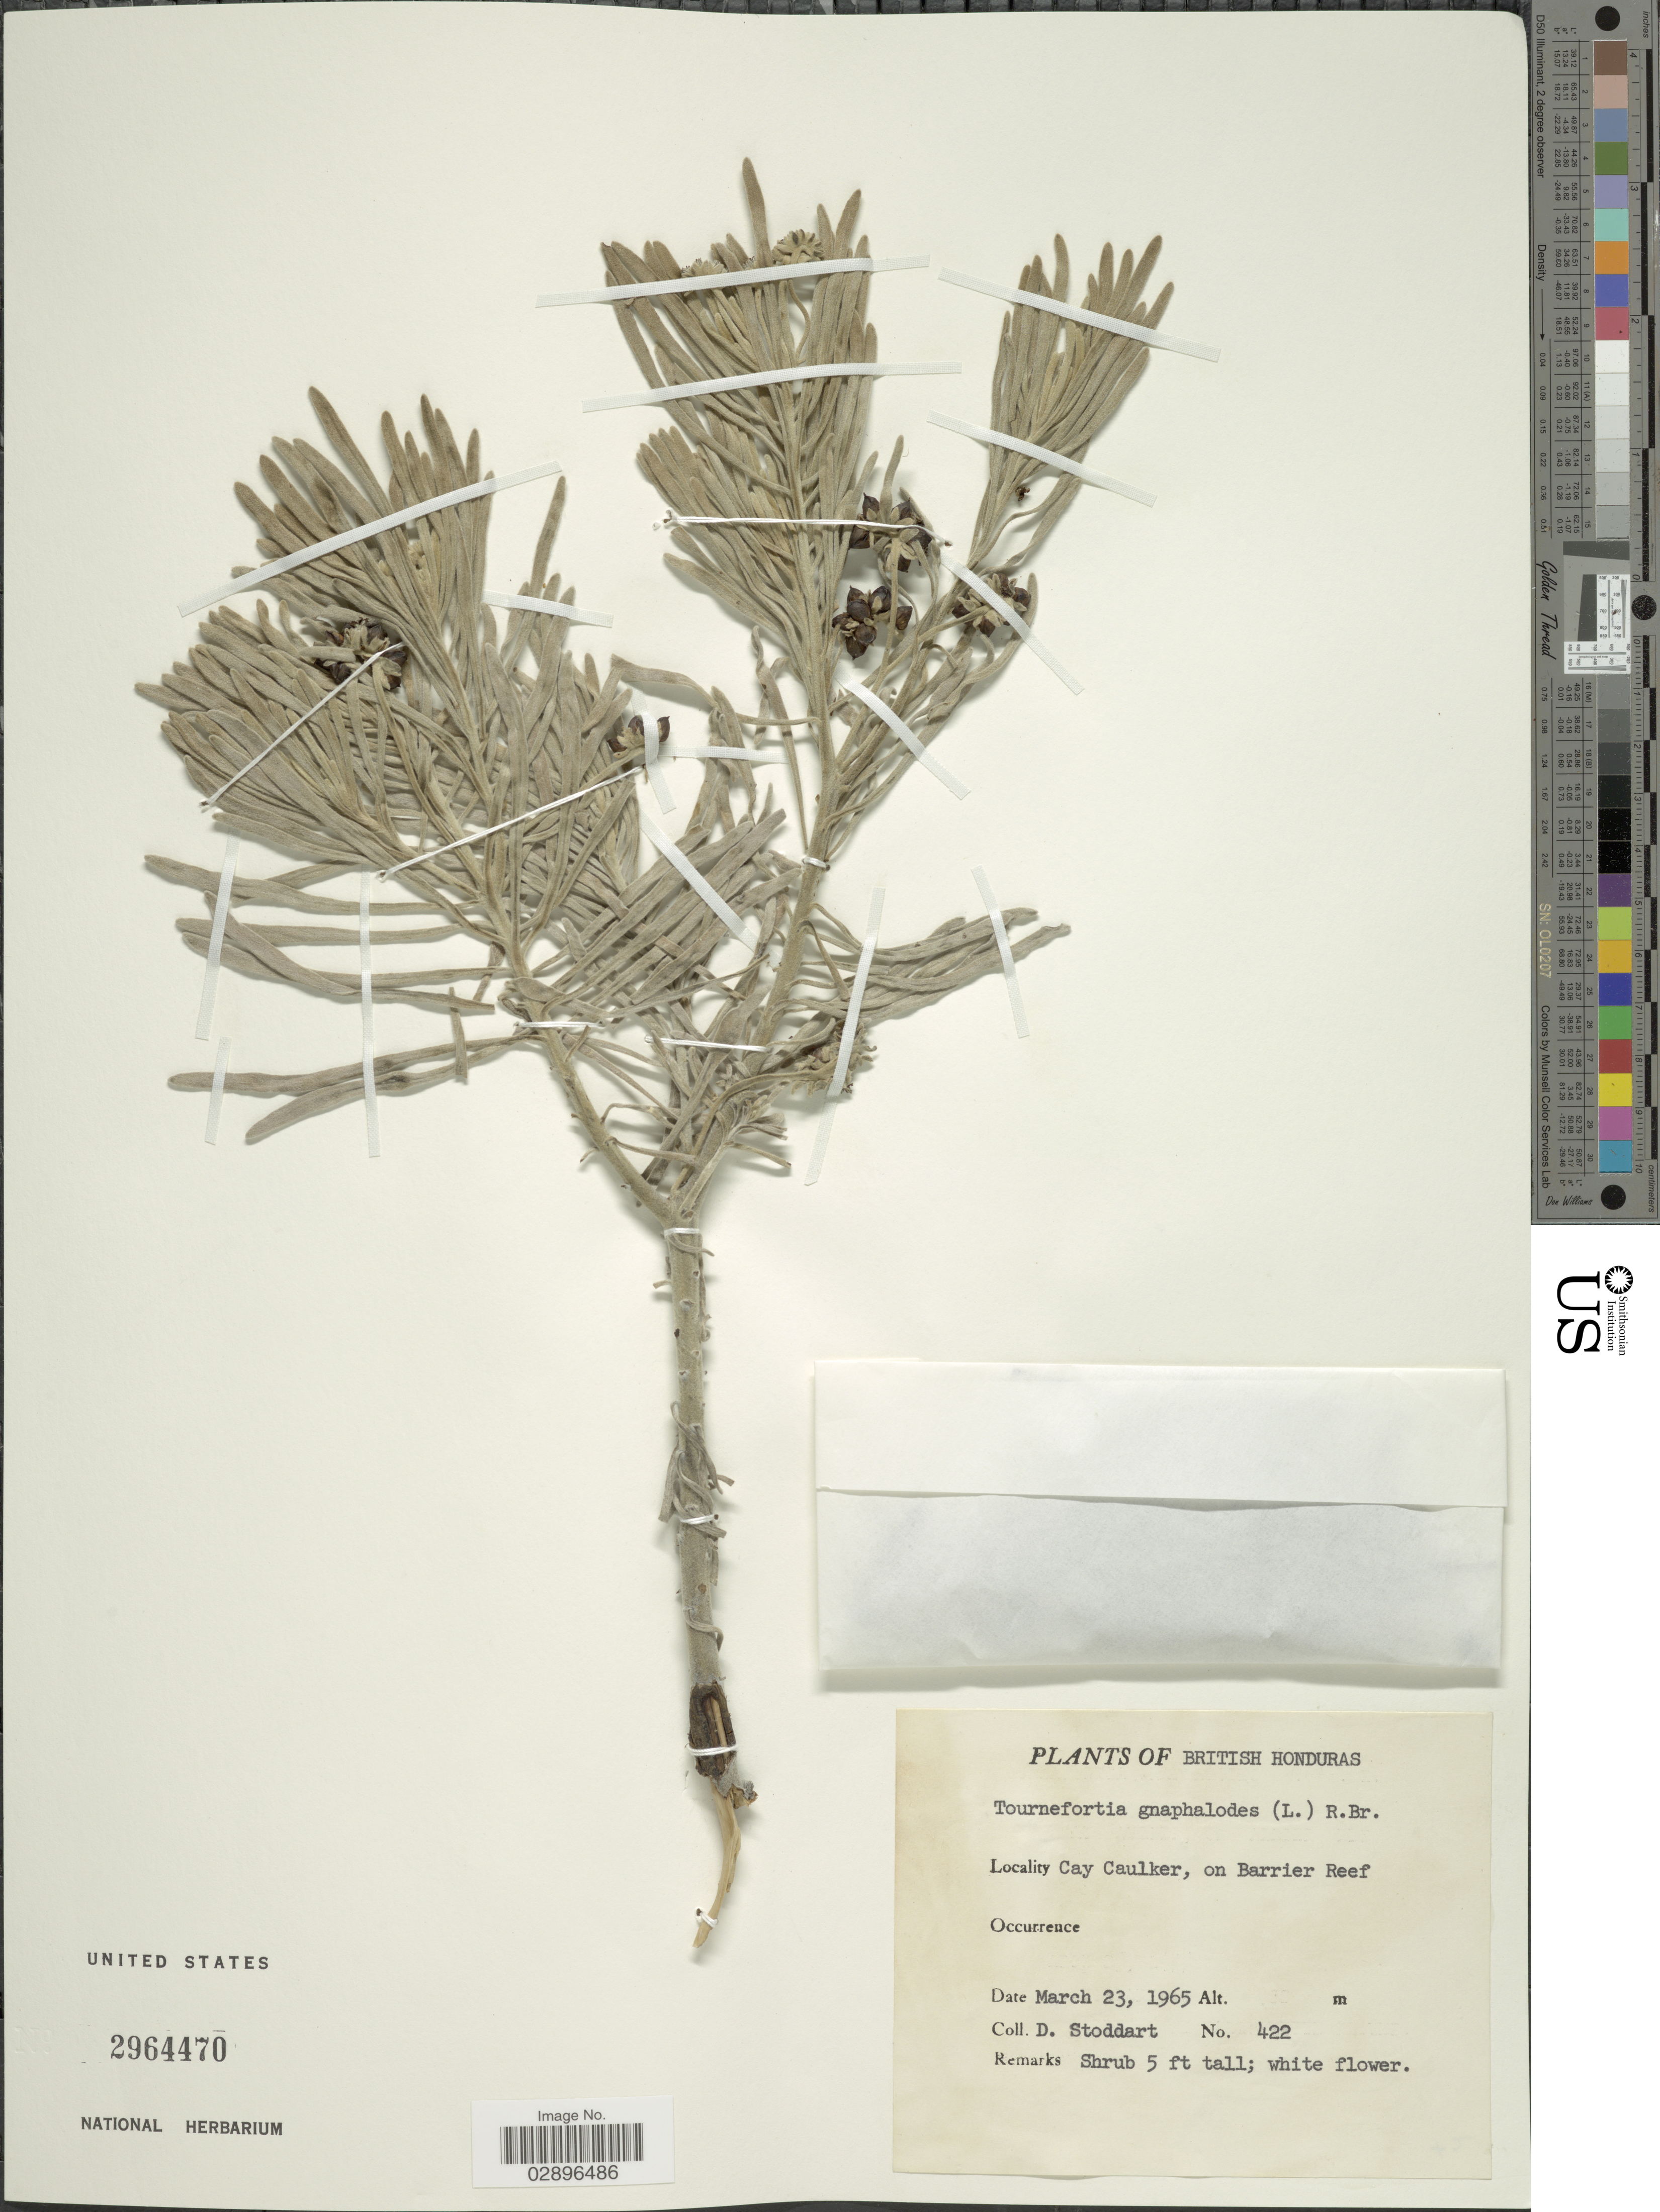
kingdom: Plantae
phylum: Tracheophyta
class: Magnoliopsida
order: Boraginales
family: Heliotropiaceae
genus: Tournefortia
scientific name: Tournefortia gnaphalodes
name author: (L.) R. Br.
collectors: D. Stoddart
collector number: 422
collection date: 1965-03-23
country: Belize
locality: British Honduras. Cay Caulker, on Barrier Reef.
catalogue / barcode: US 2964470